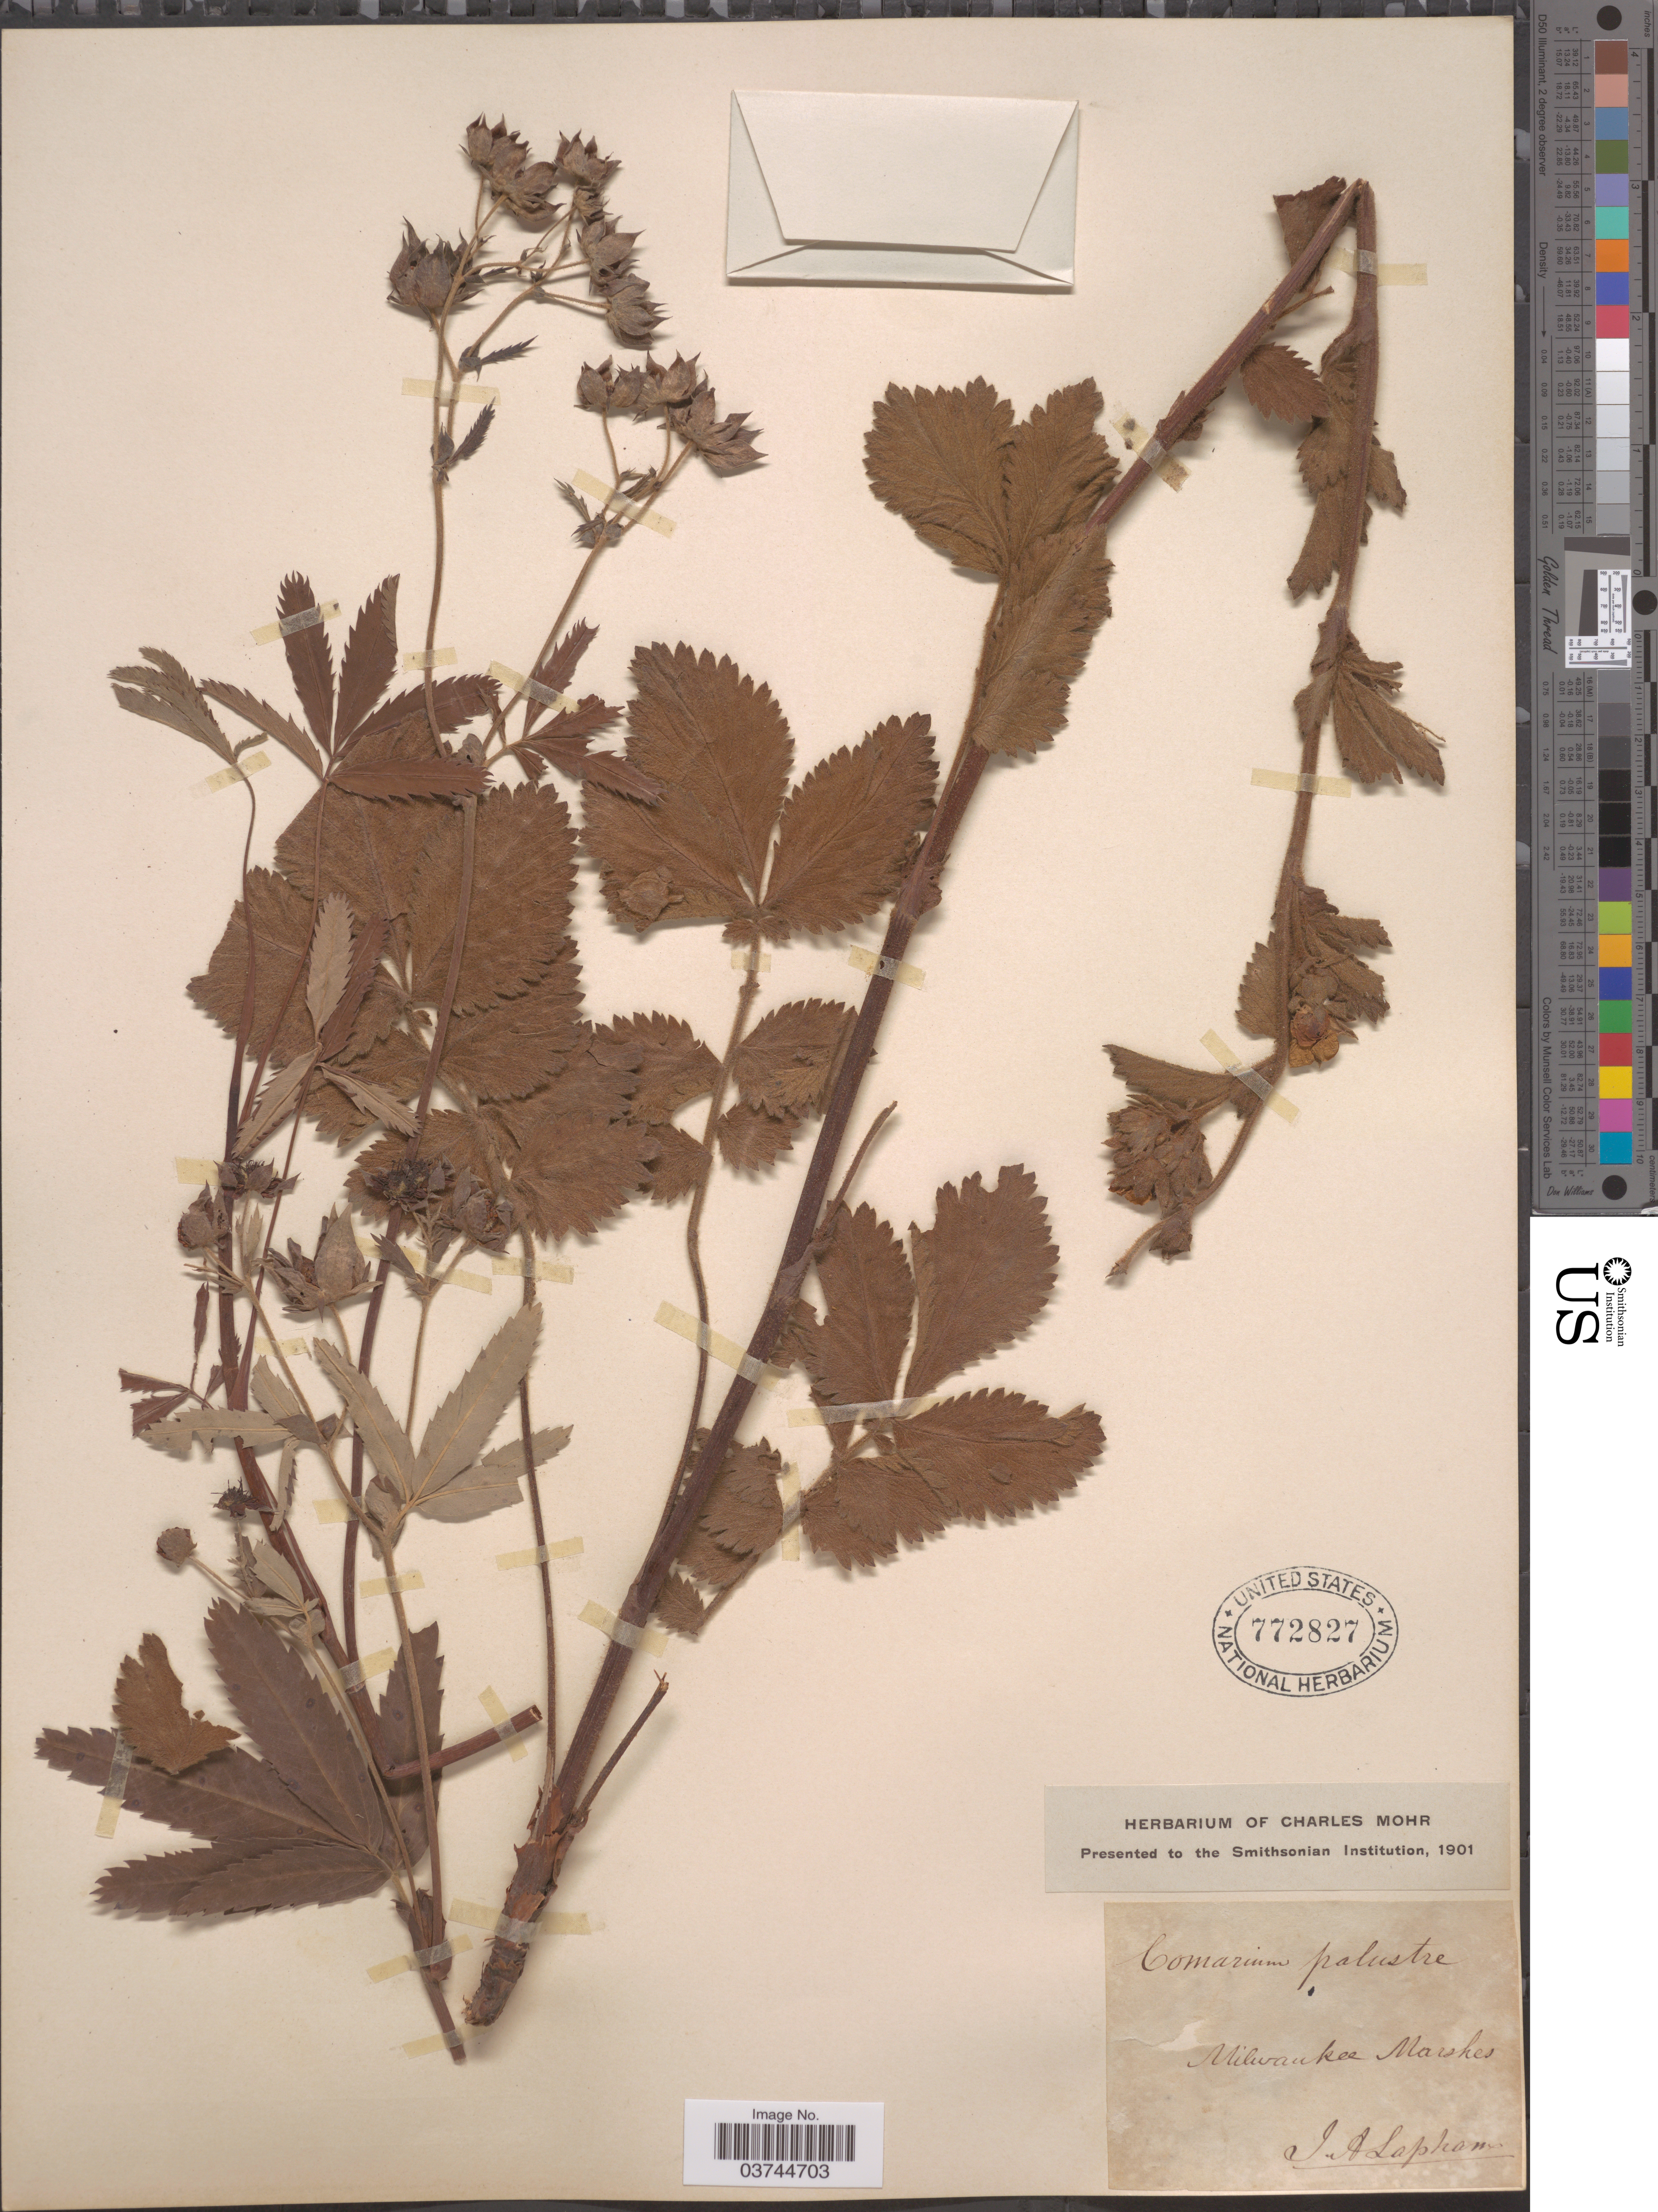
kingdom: Plantae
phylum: Tracheophyta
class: Magnoliopsida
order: Rosales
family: Rosaceae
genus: Comarum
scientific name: Comarum palustre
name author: L.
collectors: I. Lapham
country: United States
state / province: Wisconsin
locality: Milwaukee Marshes.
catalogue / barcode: US 772827